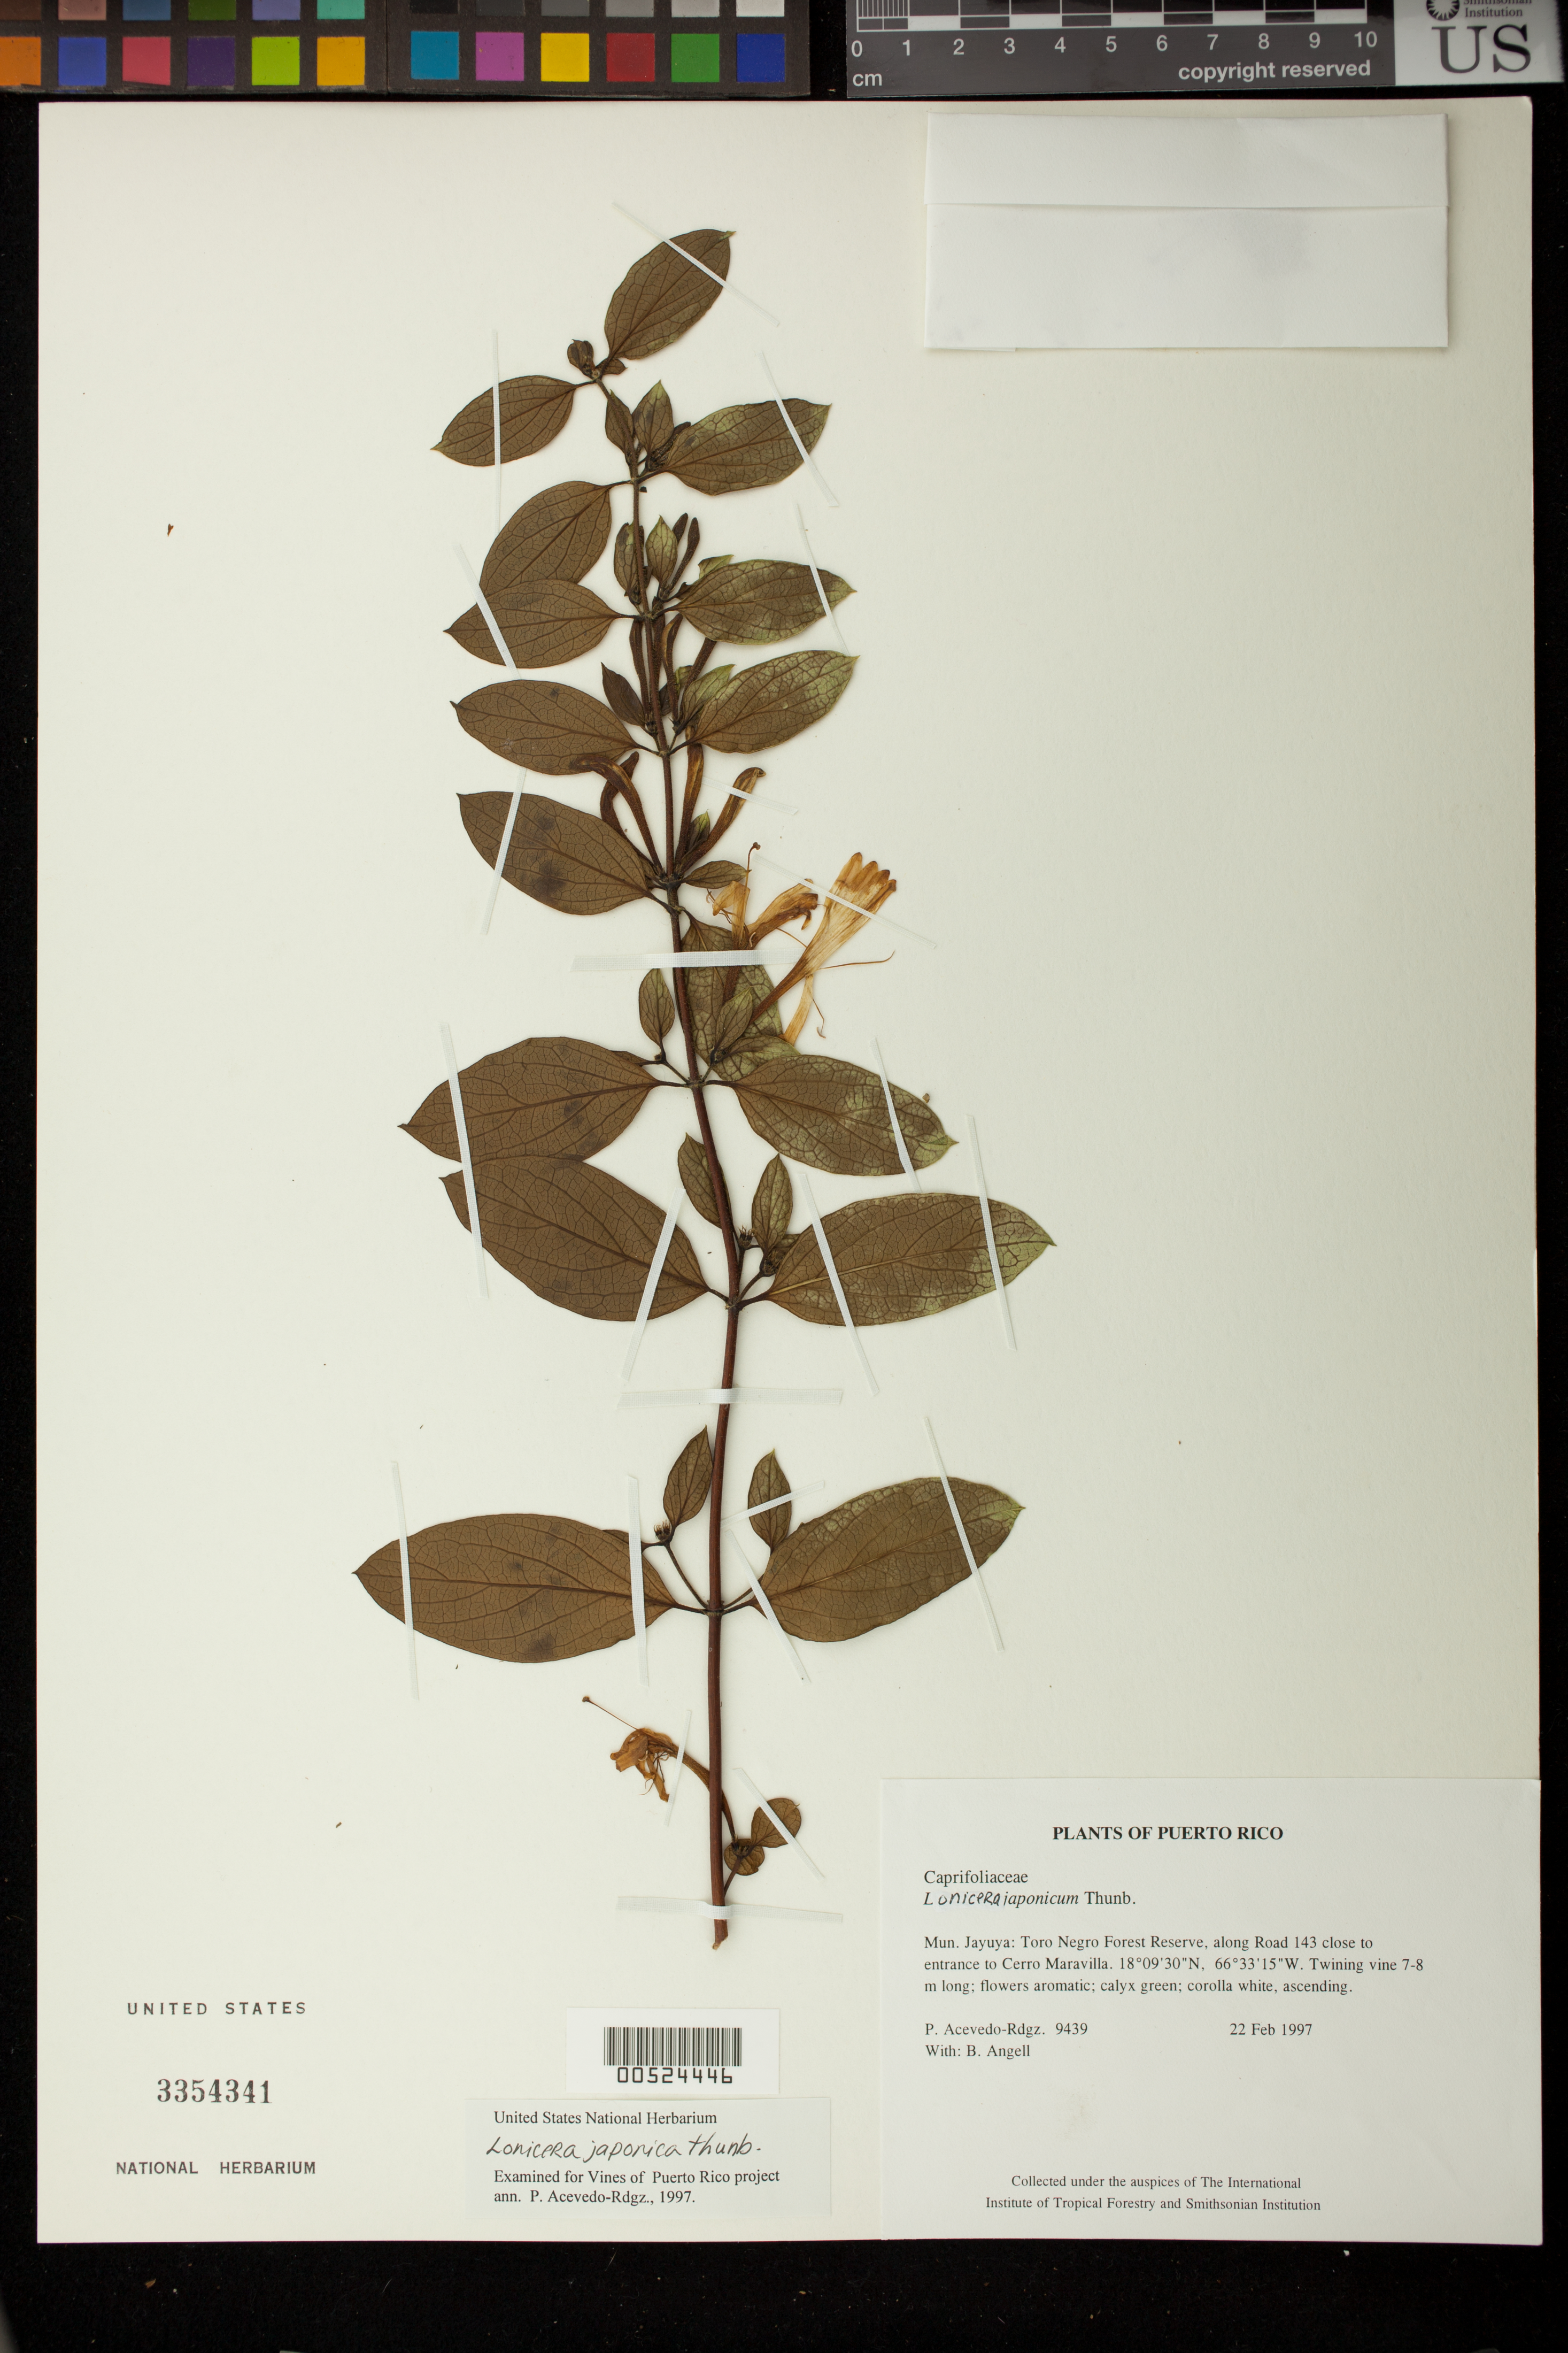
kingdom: Plantae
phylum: Tracheophyta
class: Magnoliopsida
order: Dipsacales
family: Caprifoliaceae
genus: Lonicera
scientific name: Lonicera japonica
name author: Thunb.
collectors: P. Acevedo-Rodr. & Bobbi Angell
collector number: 9439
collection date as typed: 22 Feb 1997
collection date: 1997-02-22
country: Puerto Rico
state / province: Jayuya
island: Puerto Rico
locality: Jayuya: Toro Negro Forest Reserve, along Road 143 close to entrance to Cerro Maravilla.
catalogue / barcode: US 3354341